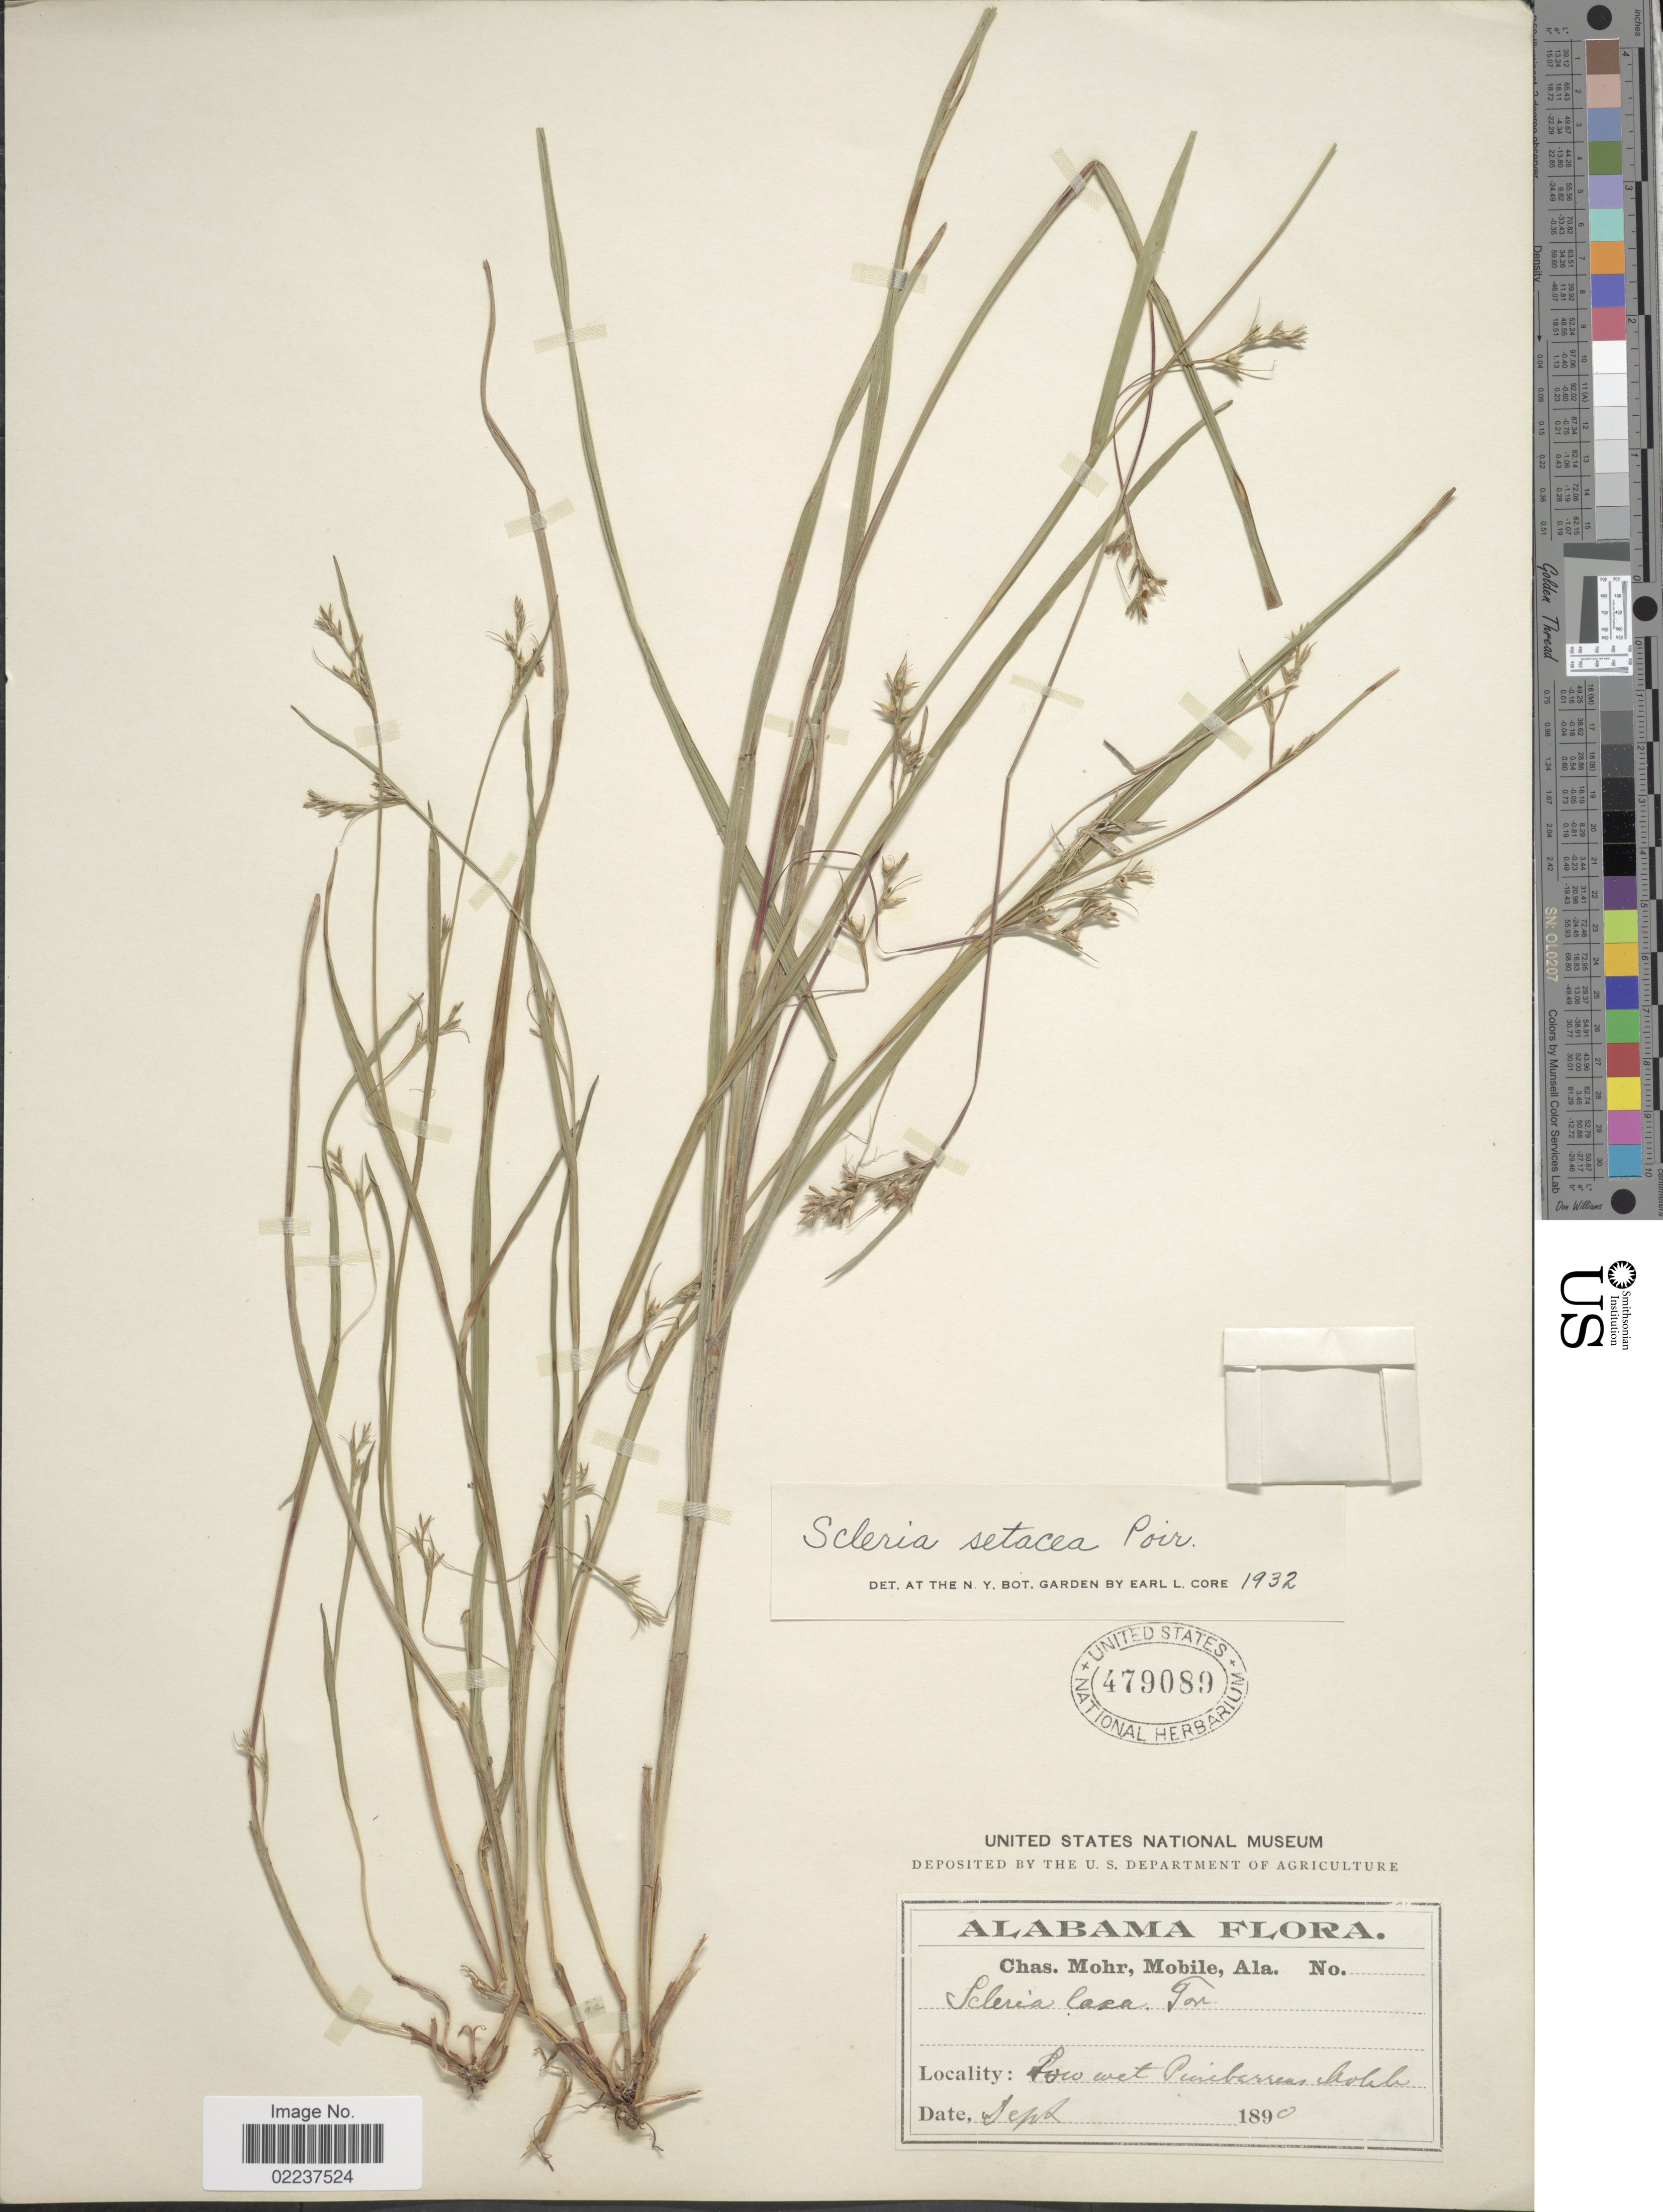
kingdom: Plantae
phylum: Tracheophyta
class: Liliopsida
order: Poales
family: Cyperaceae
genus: Scleria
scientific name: Scleria muehlenbergii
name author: Steud.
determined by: Strong, Mark T., (BOT), Smithsonian Institution - National Museum of Natural History (UNITED STATES)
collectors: Mohr, C. T. (herbarium)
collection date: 1890-09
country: United States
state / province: Alabama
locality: Mobile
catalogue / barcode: US 479089